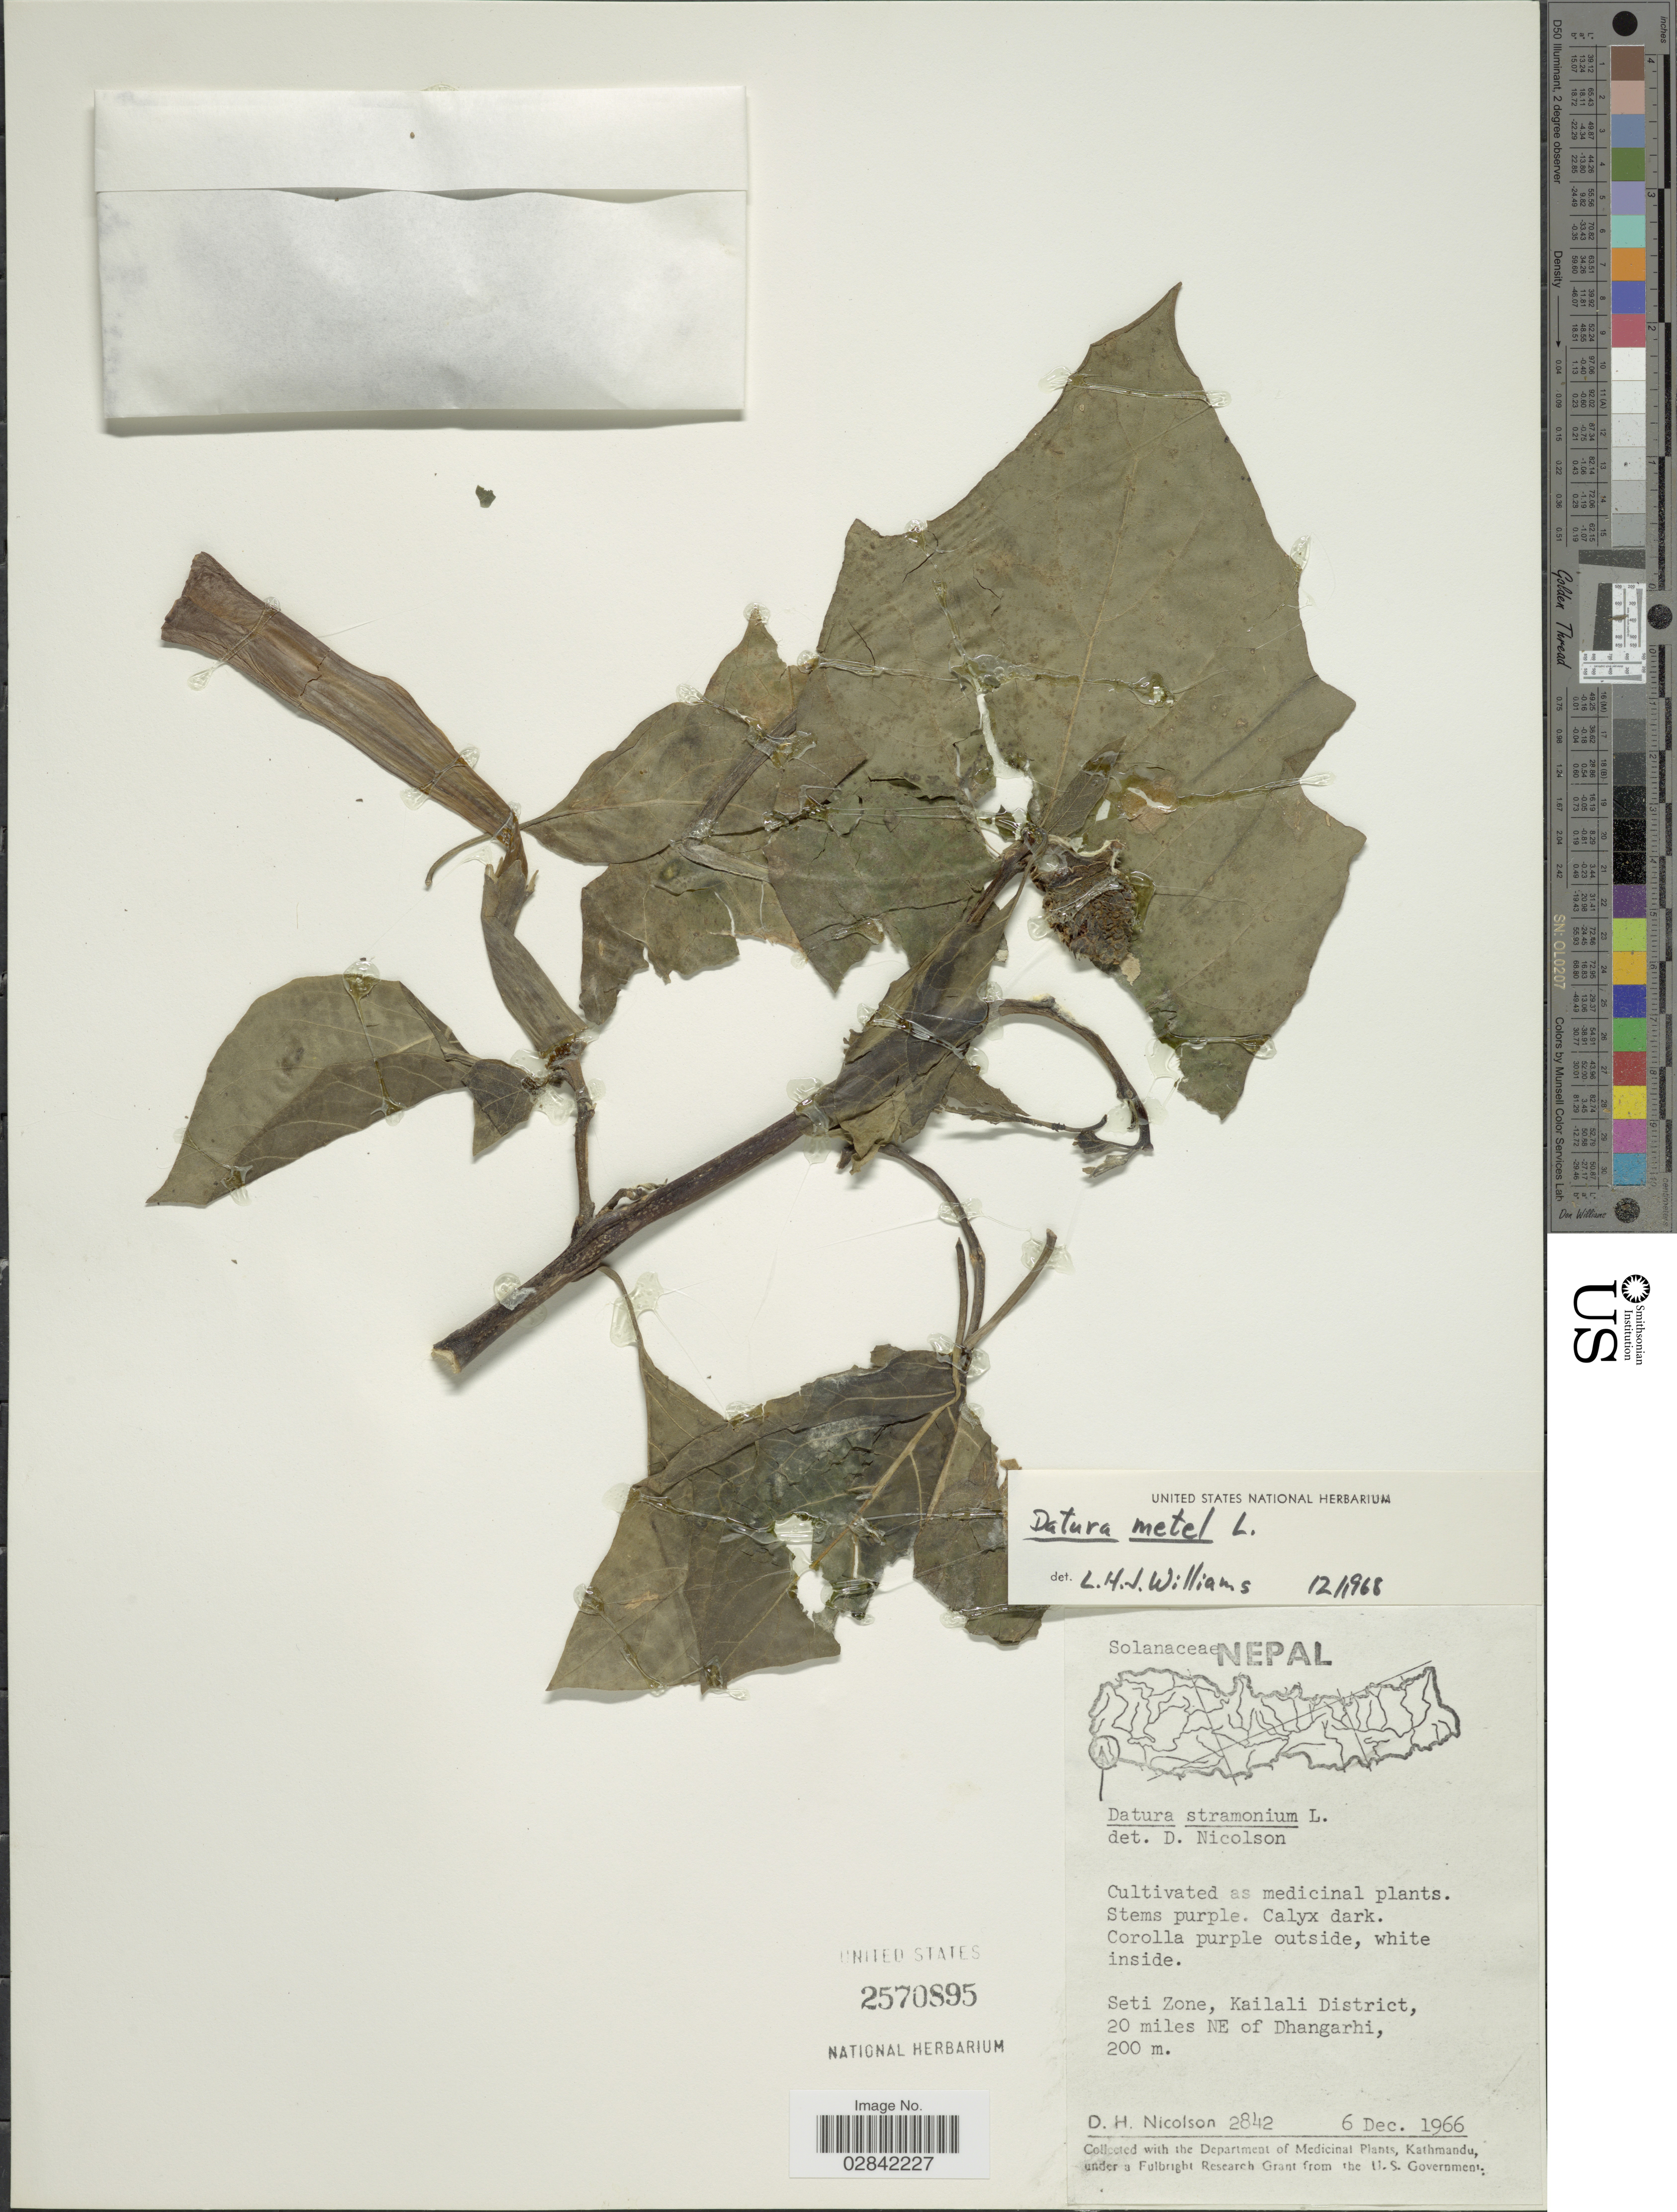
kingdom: Plantae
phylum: Tracheophyta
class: Magnoliopsida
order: Solanales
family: Solanaceae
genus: Datura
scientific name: Datura metel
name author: L.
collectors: D. H. Nicolson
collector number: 2842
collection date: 1966-12-06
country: Nepal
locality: Seti Zone, Kailal District, 20 miles NE of Dhangarhi.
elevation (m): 200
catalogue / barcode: US 2570895